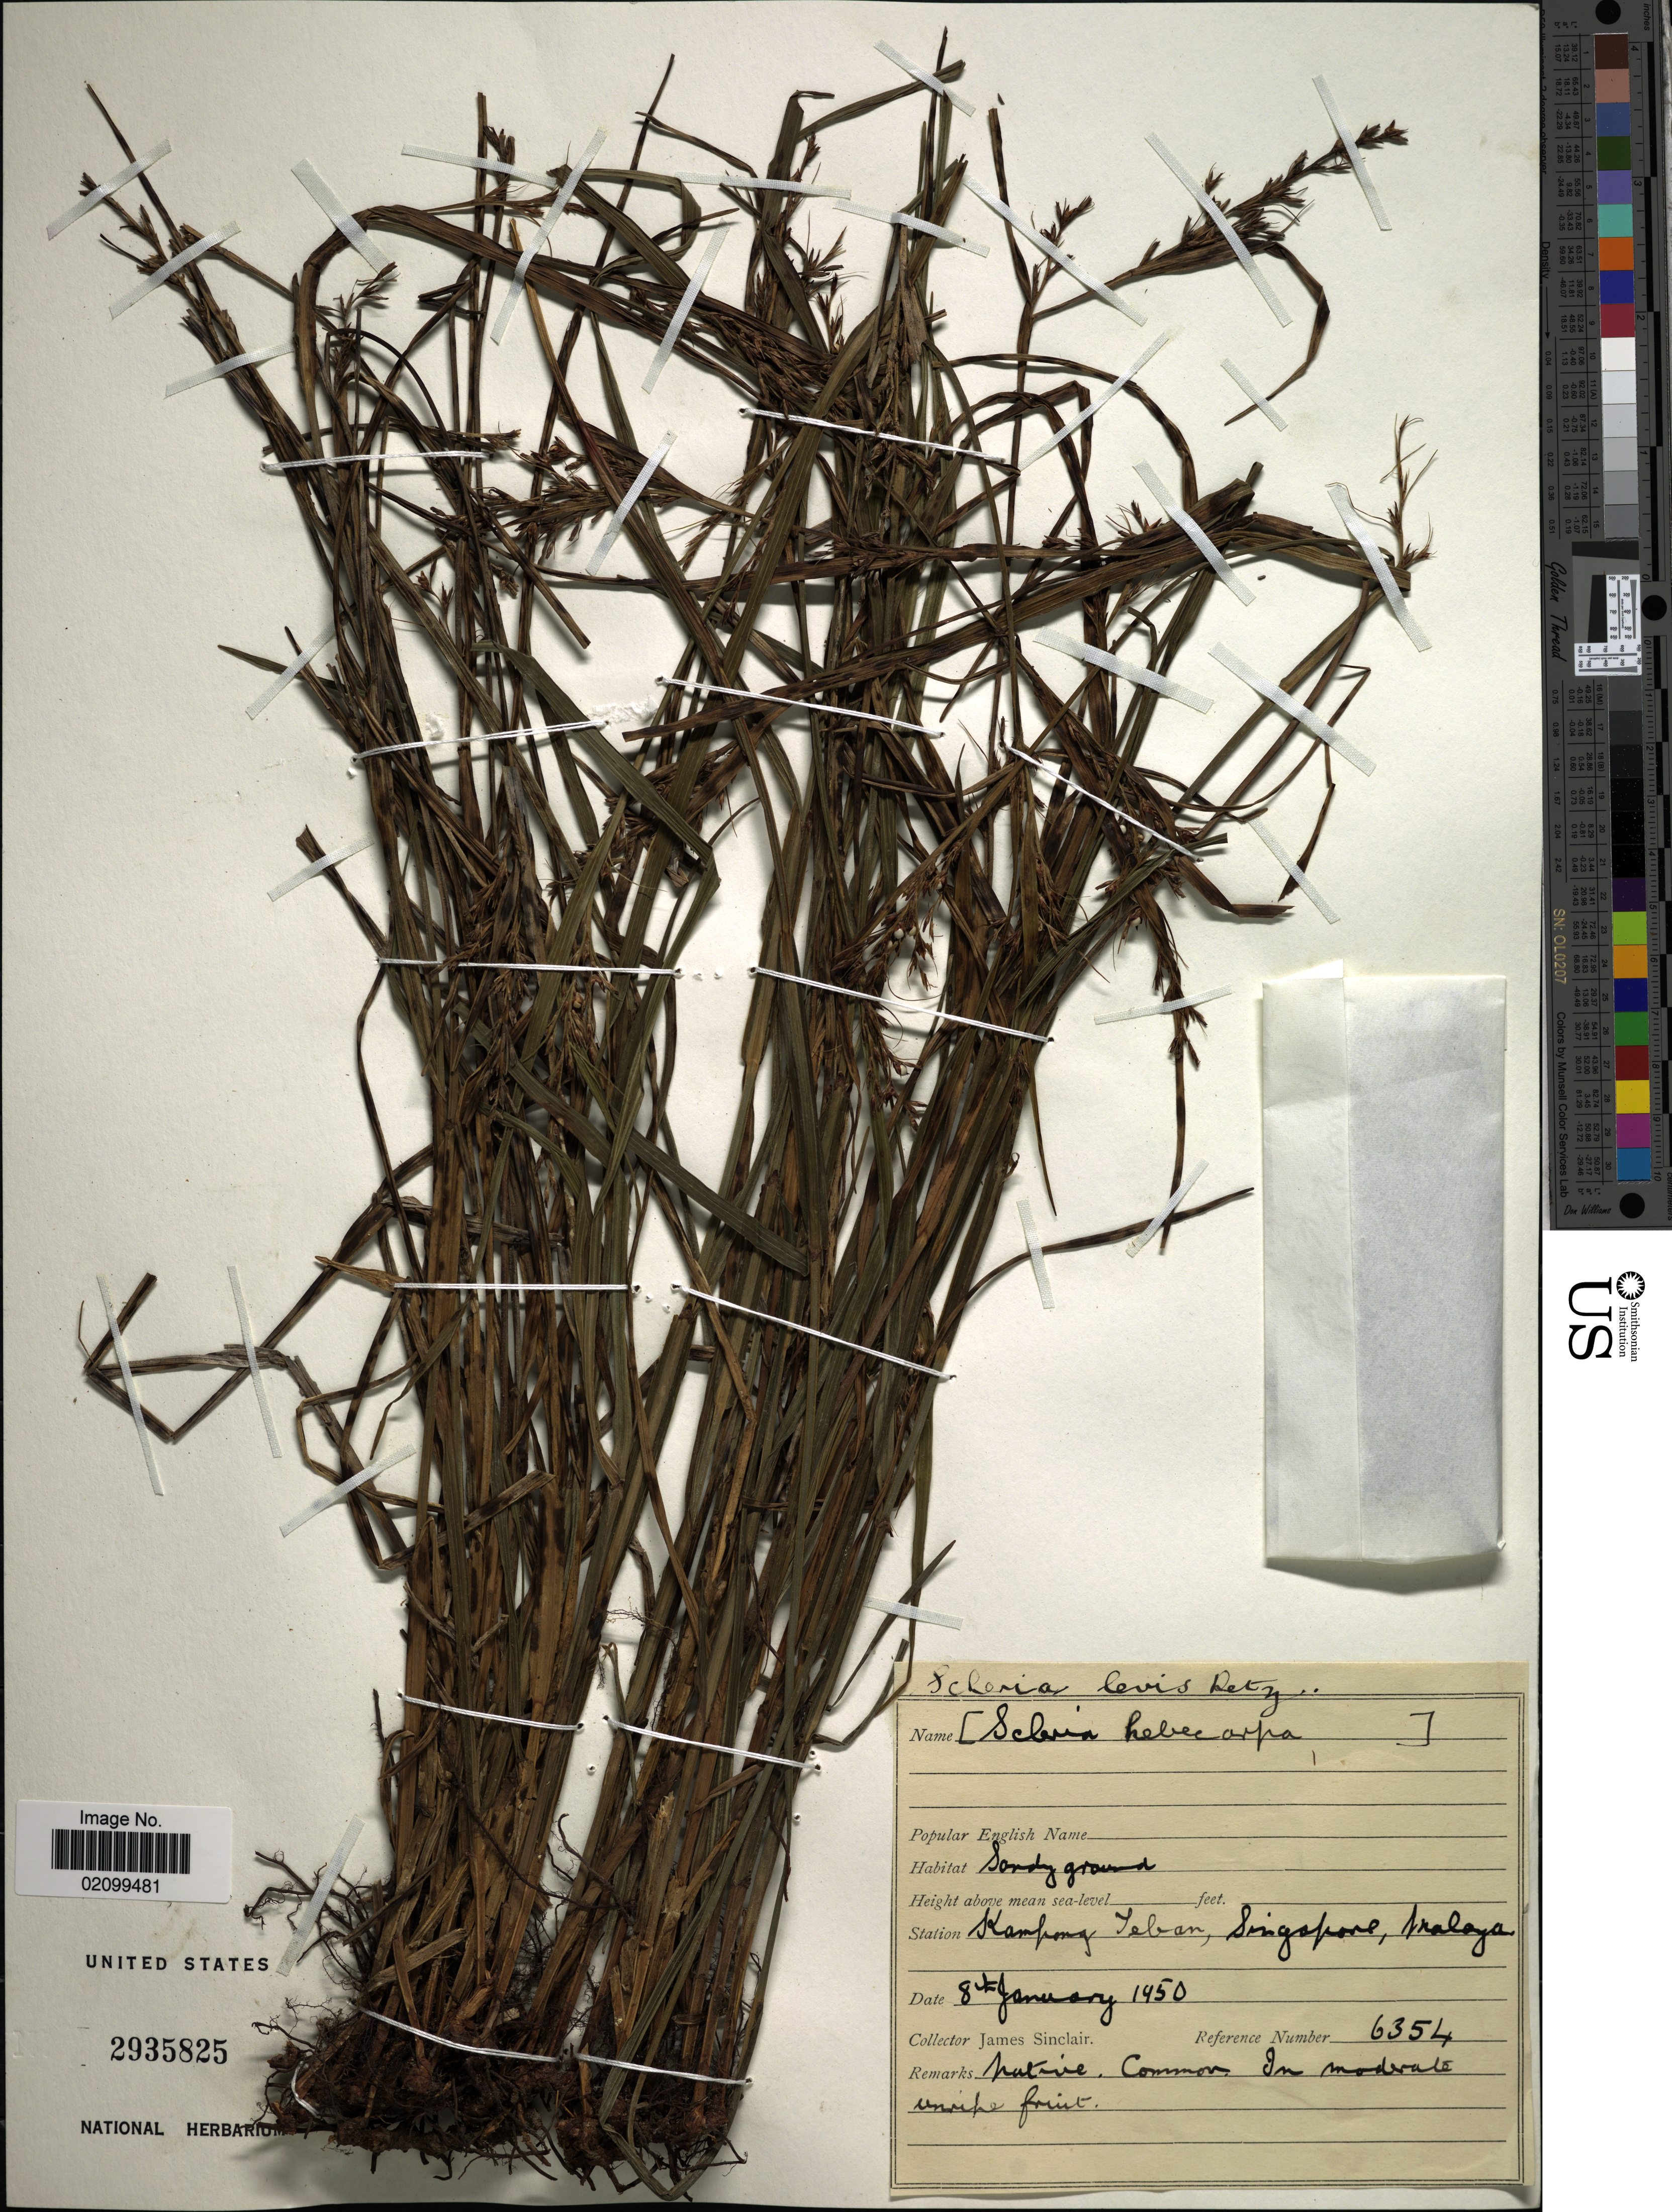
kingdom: Plantae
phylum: Tracheophyta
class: Liliopsida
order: Poales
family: Cyperaceae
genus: Scleria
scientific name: Scleria levis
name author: Retz.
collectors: J. Sinclair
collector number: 6354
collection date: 1950-01-08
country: Singapore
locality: Kampong Teban, Singapore, Malaya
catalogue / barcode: US 2935825